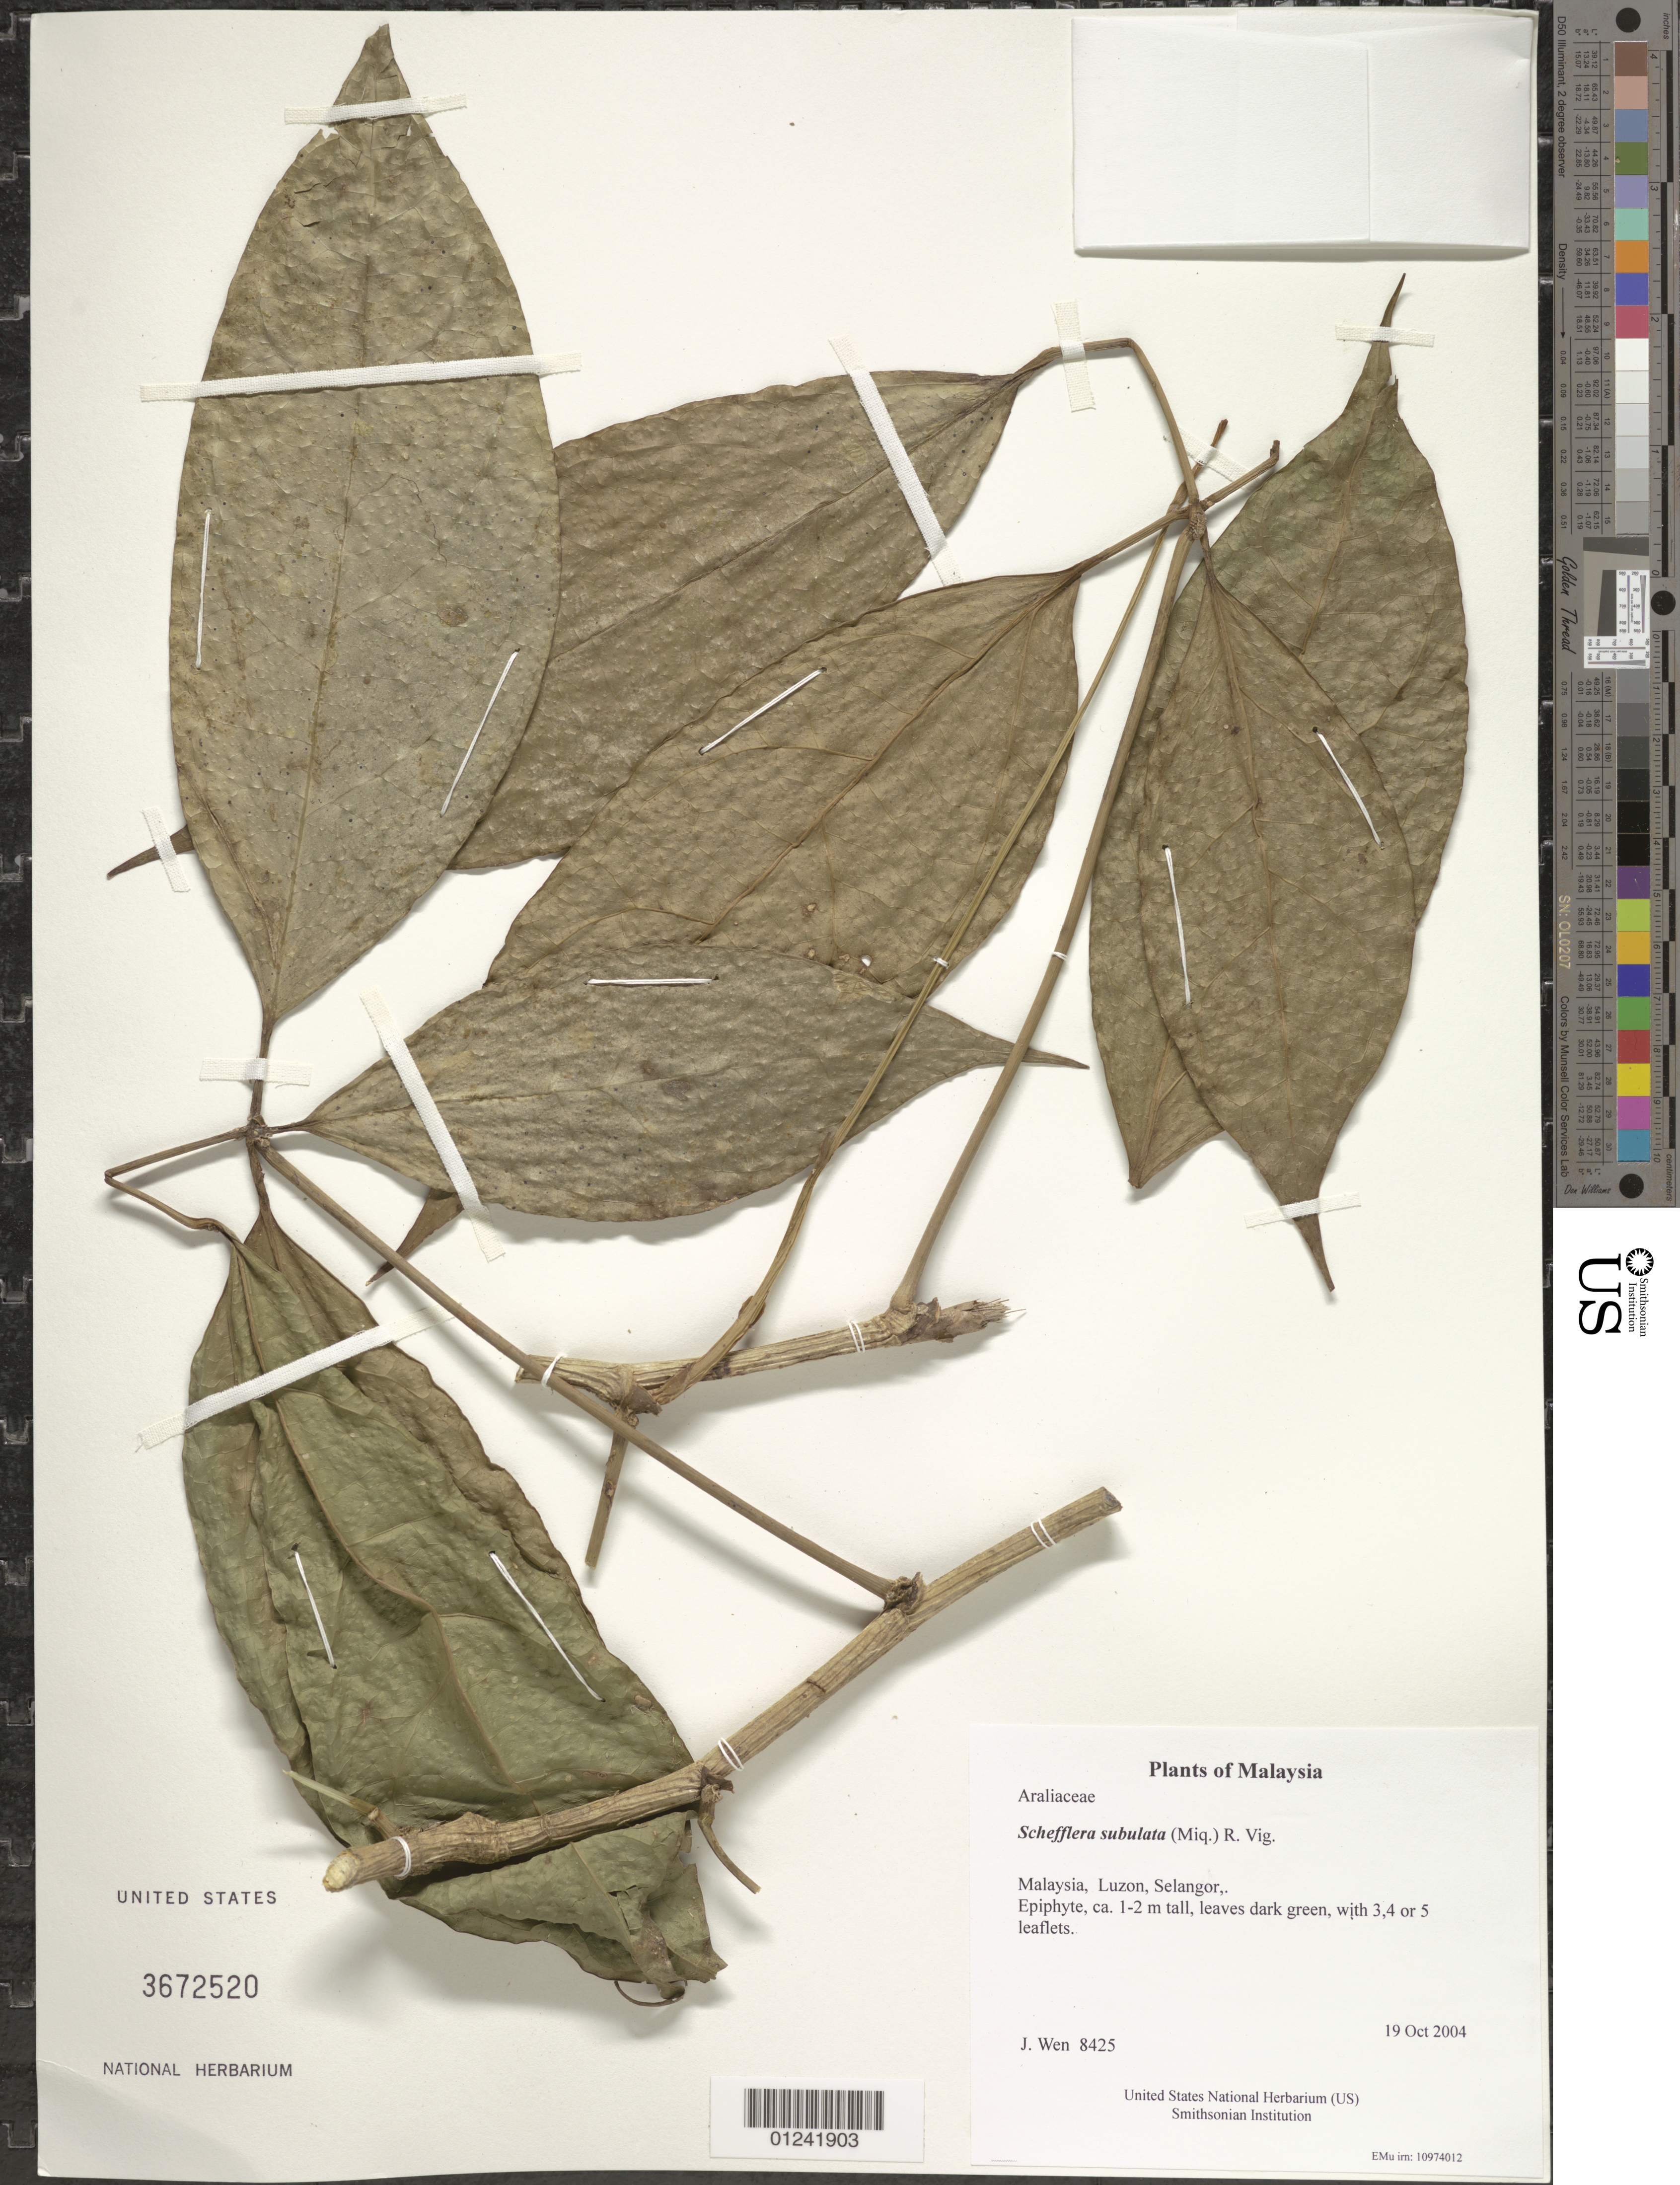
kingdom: Plantae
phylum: Tracheophyta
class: Magnoliopsida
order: Apiales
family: Araliaceae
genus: Heptapleurum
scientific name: Heptapleurum oxyphyllum var. oxyphyllum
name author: (Miq.) Seem.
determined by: Wagner, W. L., (BOT), Smithsonian Institution - National Museum of Natural History (UNITED STATES)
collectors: J. Wen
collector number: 8425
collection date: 2004-10-19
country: Malaysia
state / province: Selangor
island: Luzon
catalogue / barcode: US 3672520